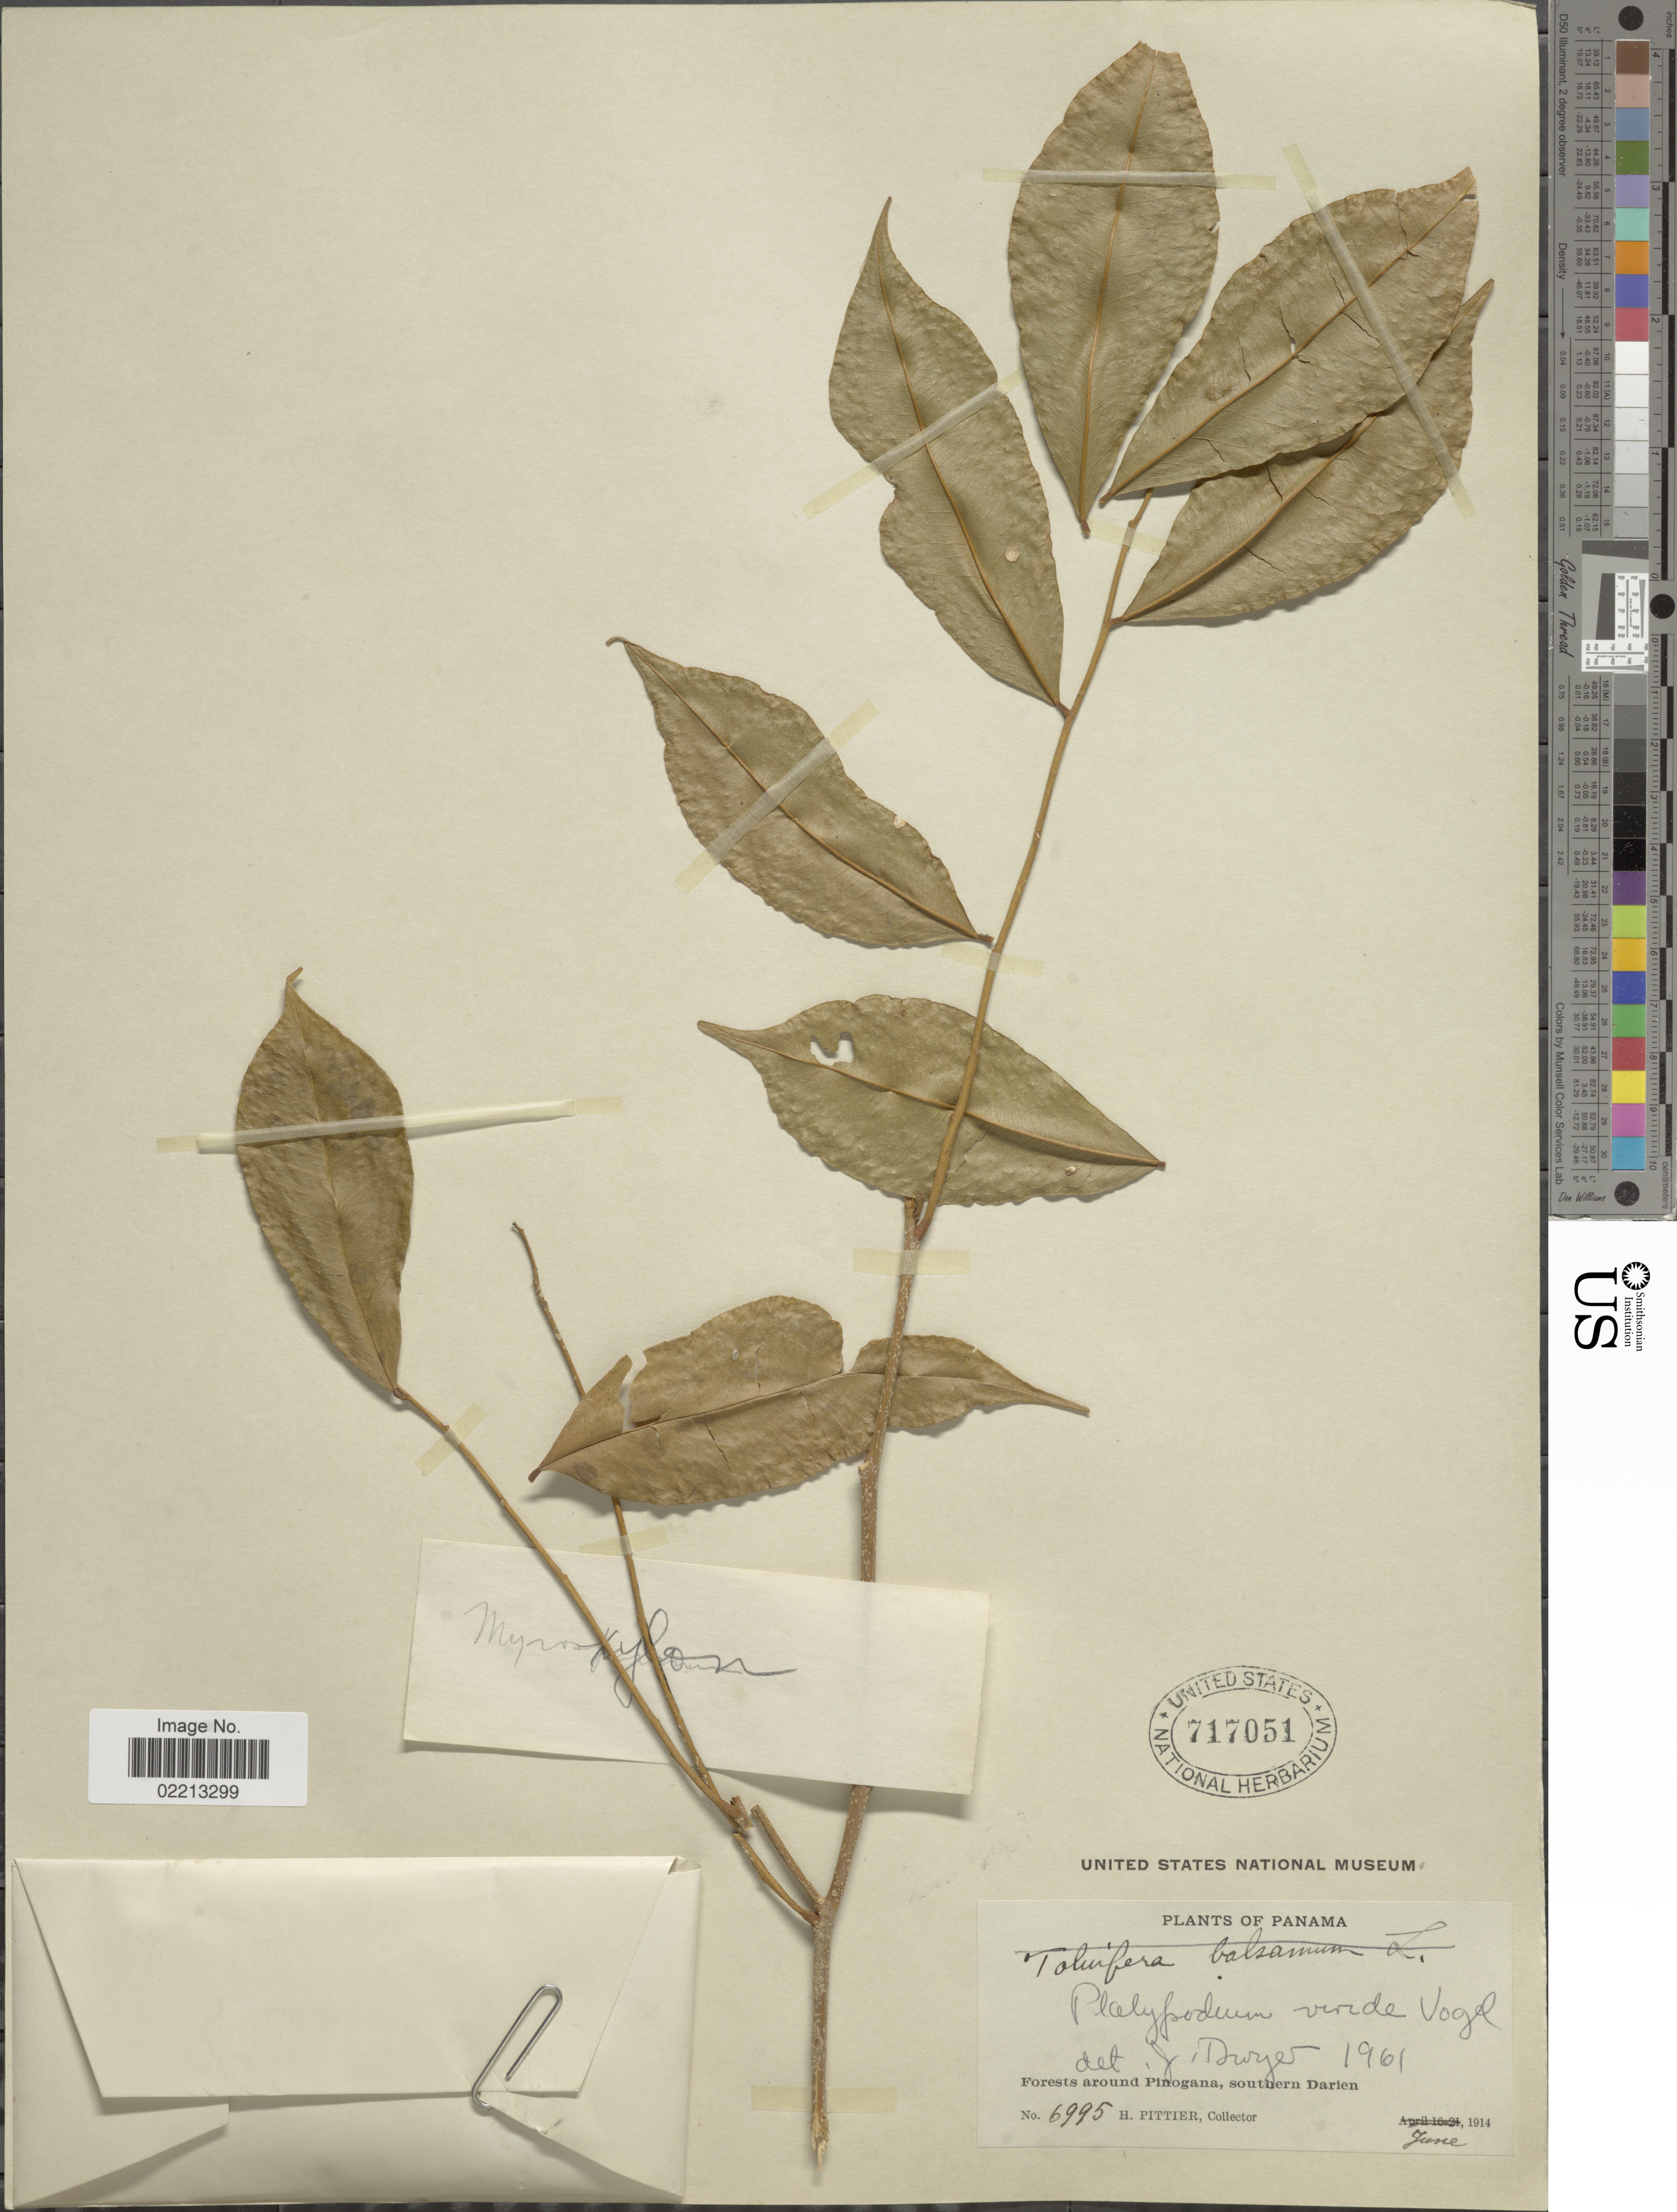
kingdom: Plantae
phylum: Tracheophyta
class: Magnoliopsida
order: Fabales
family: Fabaceae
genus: Myroxylon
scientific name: Myroxylon sp.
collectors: H. F. Pittier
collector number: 6995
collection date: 1914-06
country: Panama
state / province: Darién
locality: Forests around Pinogana , southern Darien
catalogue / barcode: US 717051